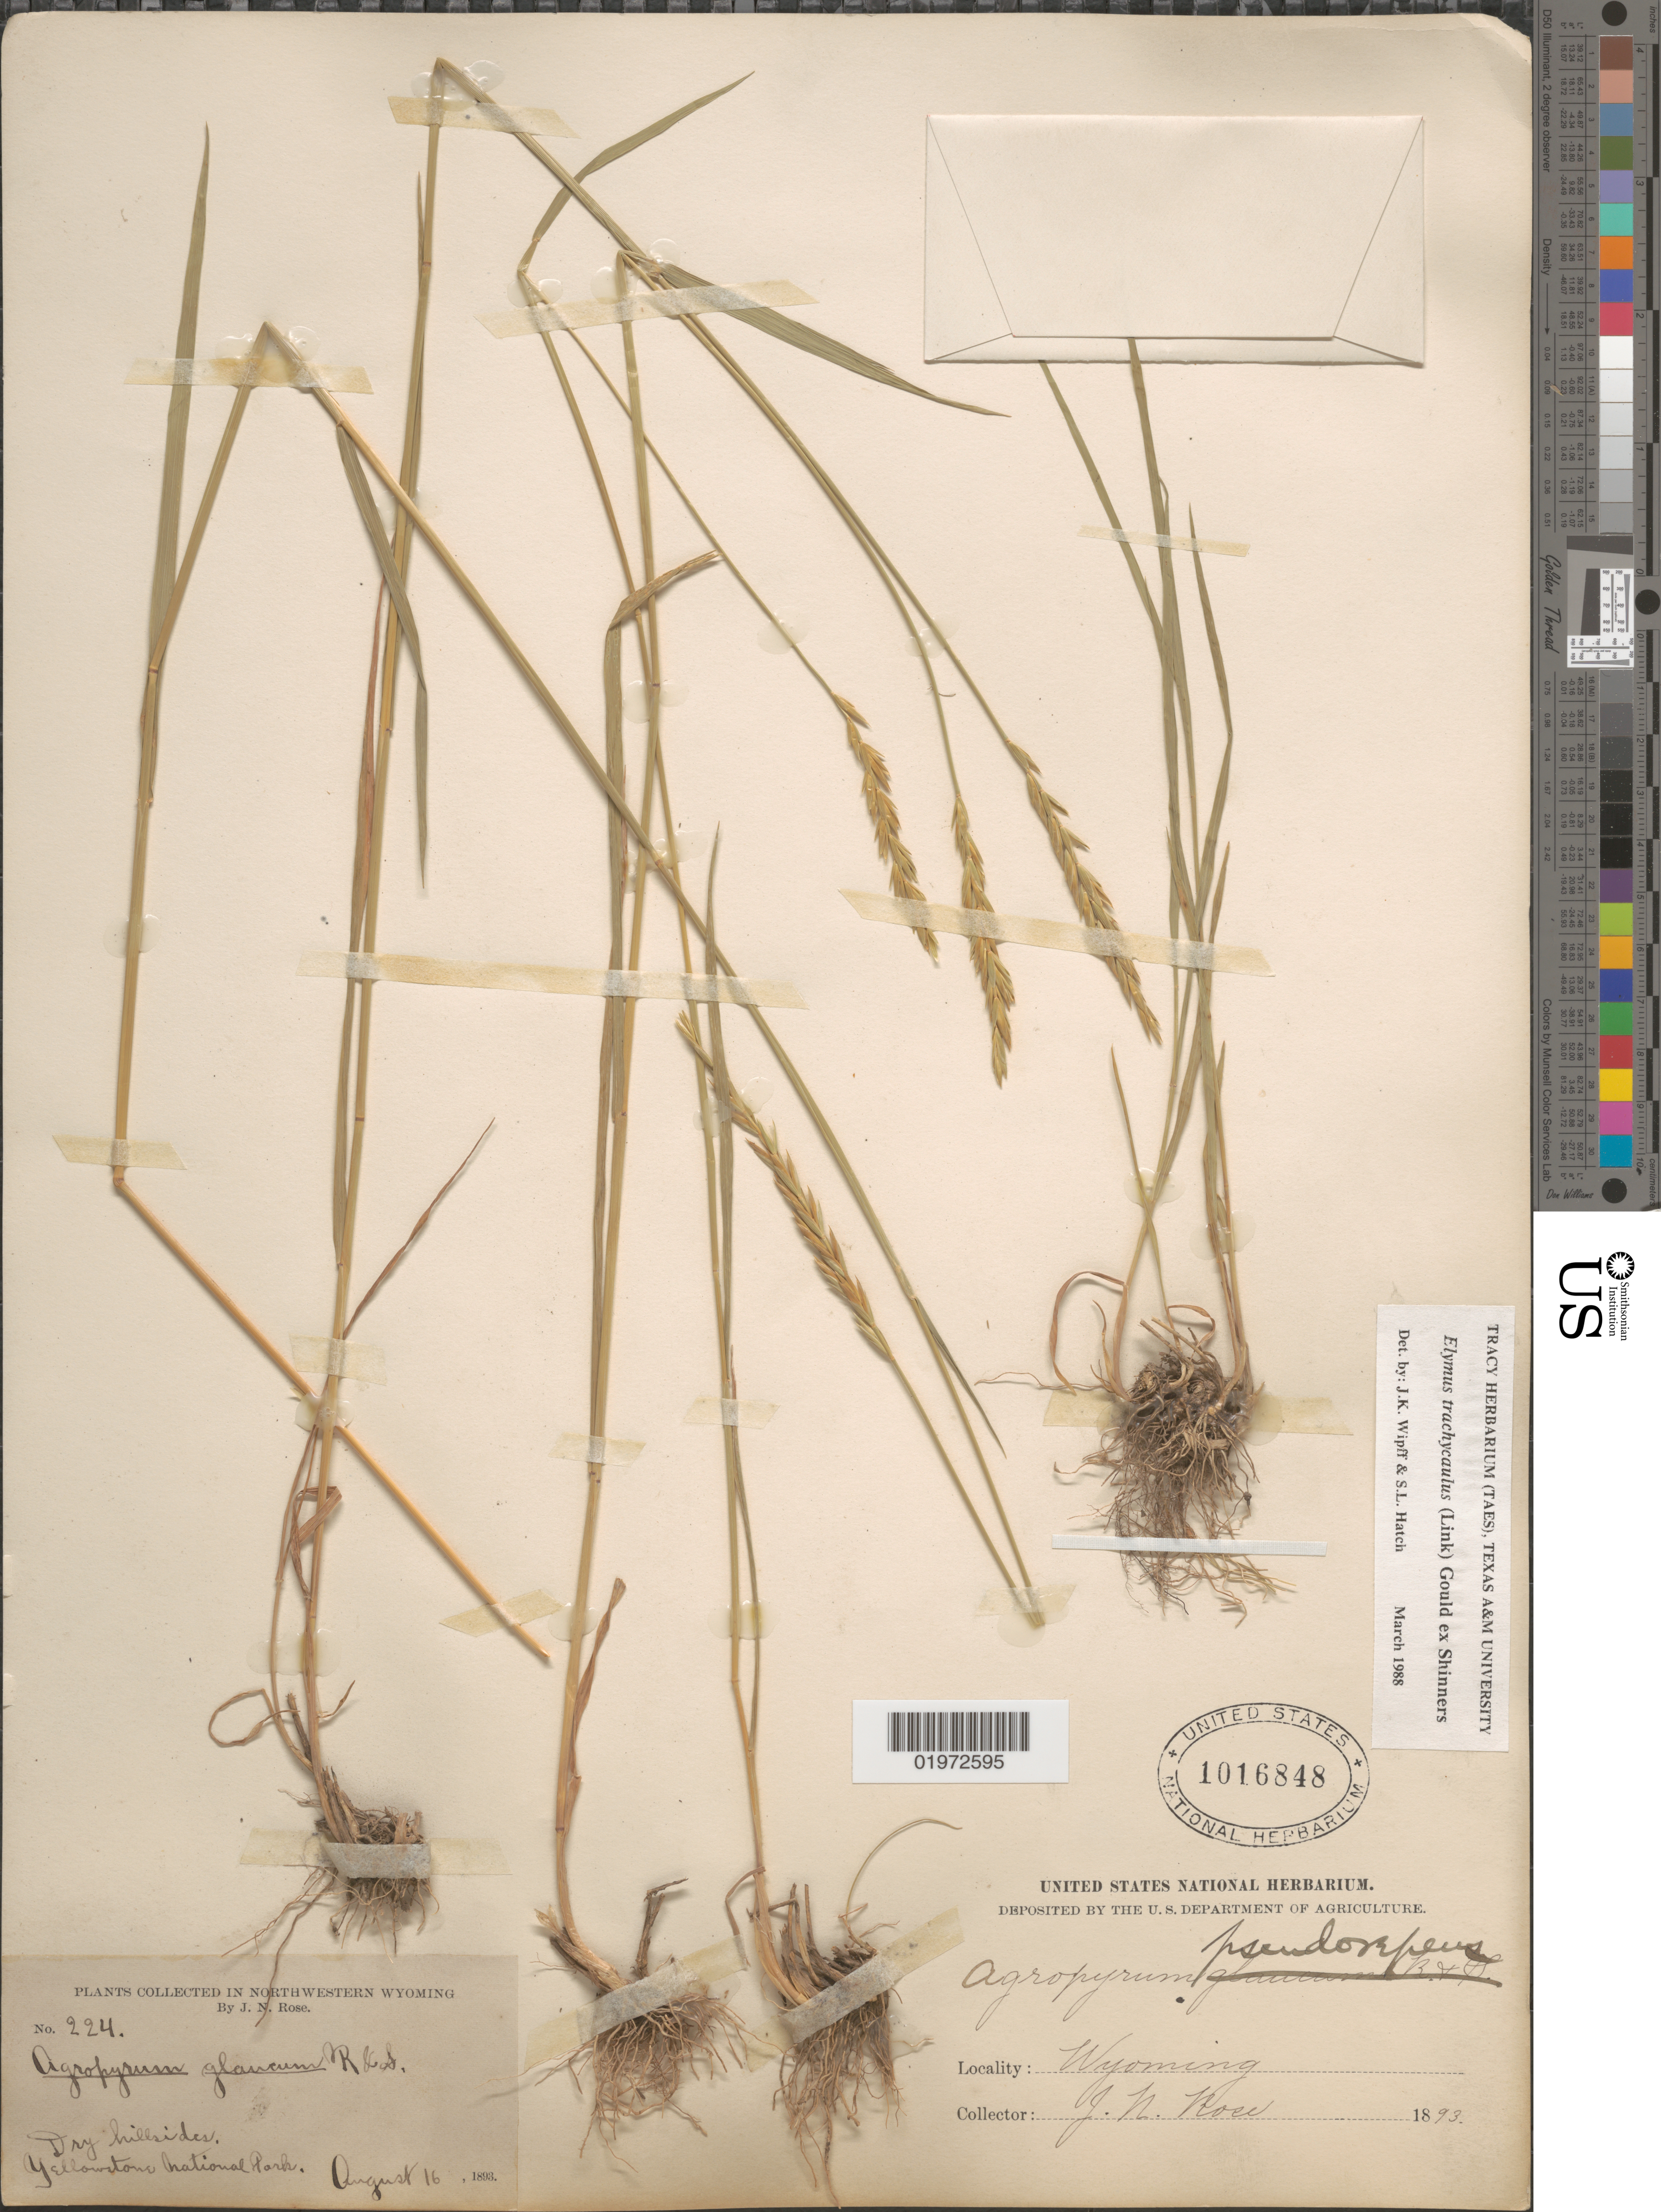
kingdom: Plantae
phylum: Tracheophyta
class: Liliopsida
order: Poales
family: Poaceae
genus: Elymus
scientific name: Elymus trachycaulus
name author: (Link) Gould ex Shinners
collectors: J. N. Rose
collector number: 224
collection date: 1893-08-16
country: United States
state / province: Wyoming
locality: Northwestern Wyoming. Dry hillsides. Yellowstone National Park.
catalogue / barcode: US 1016848